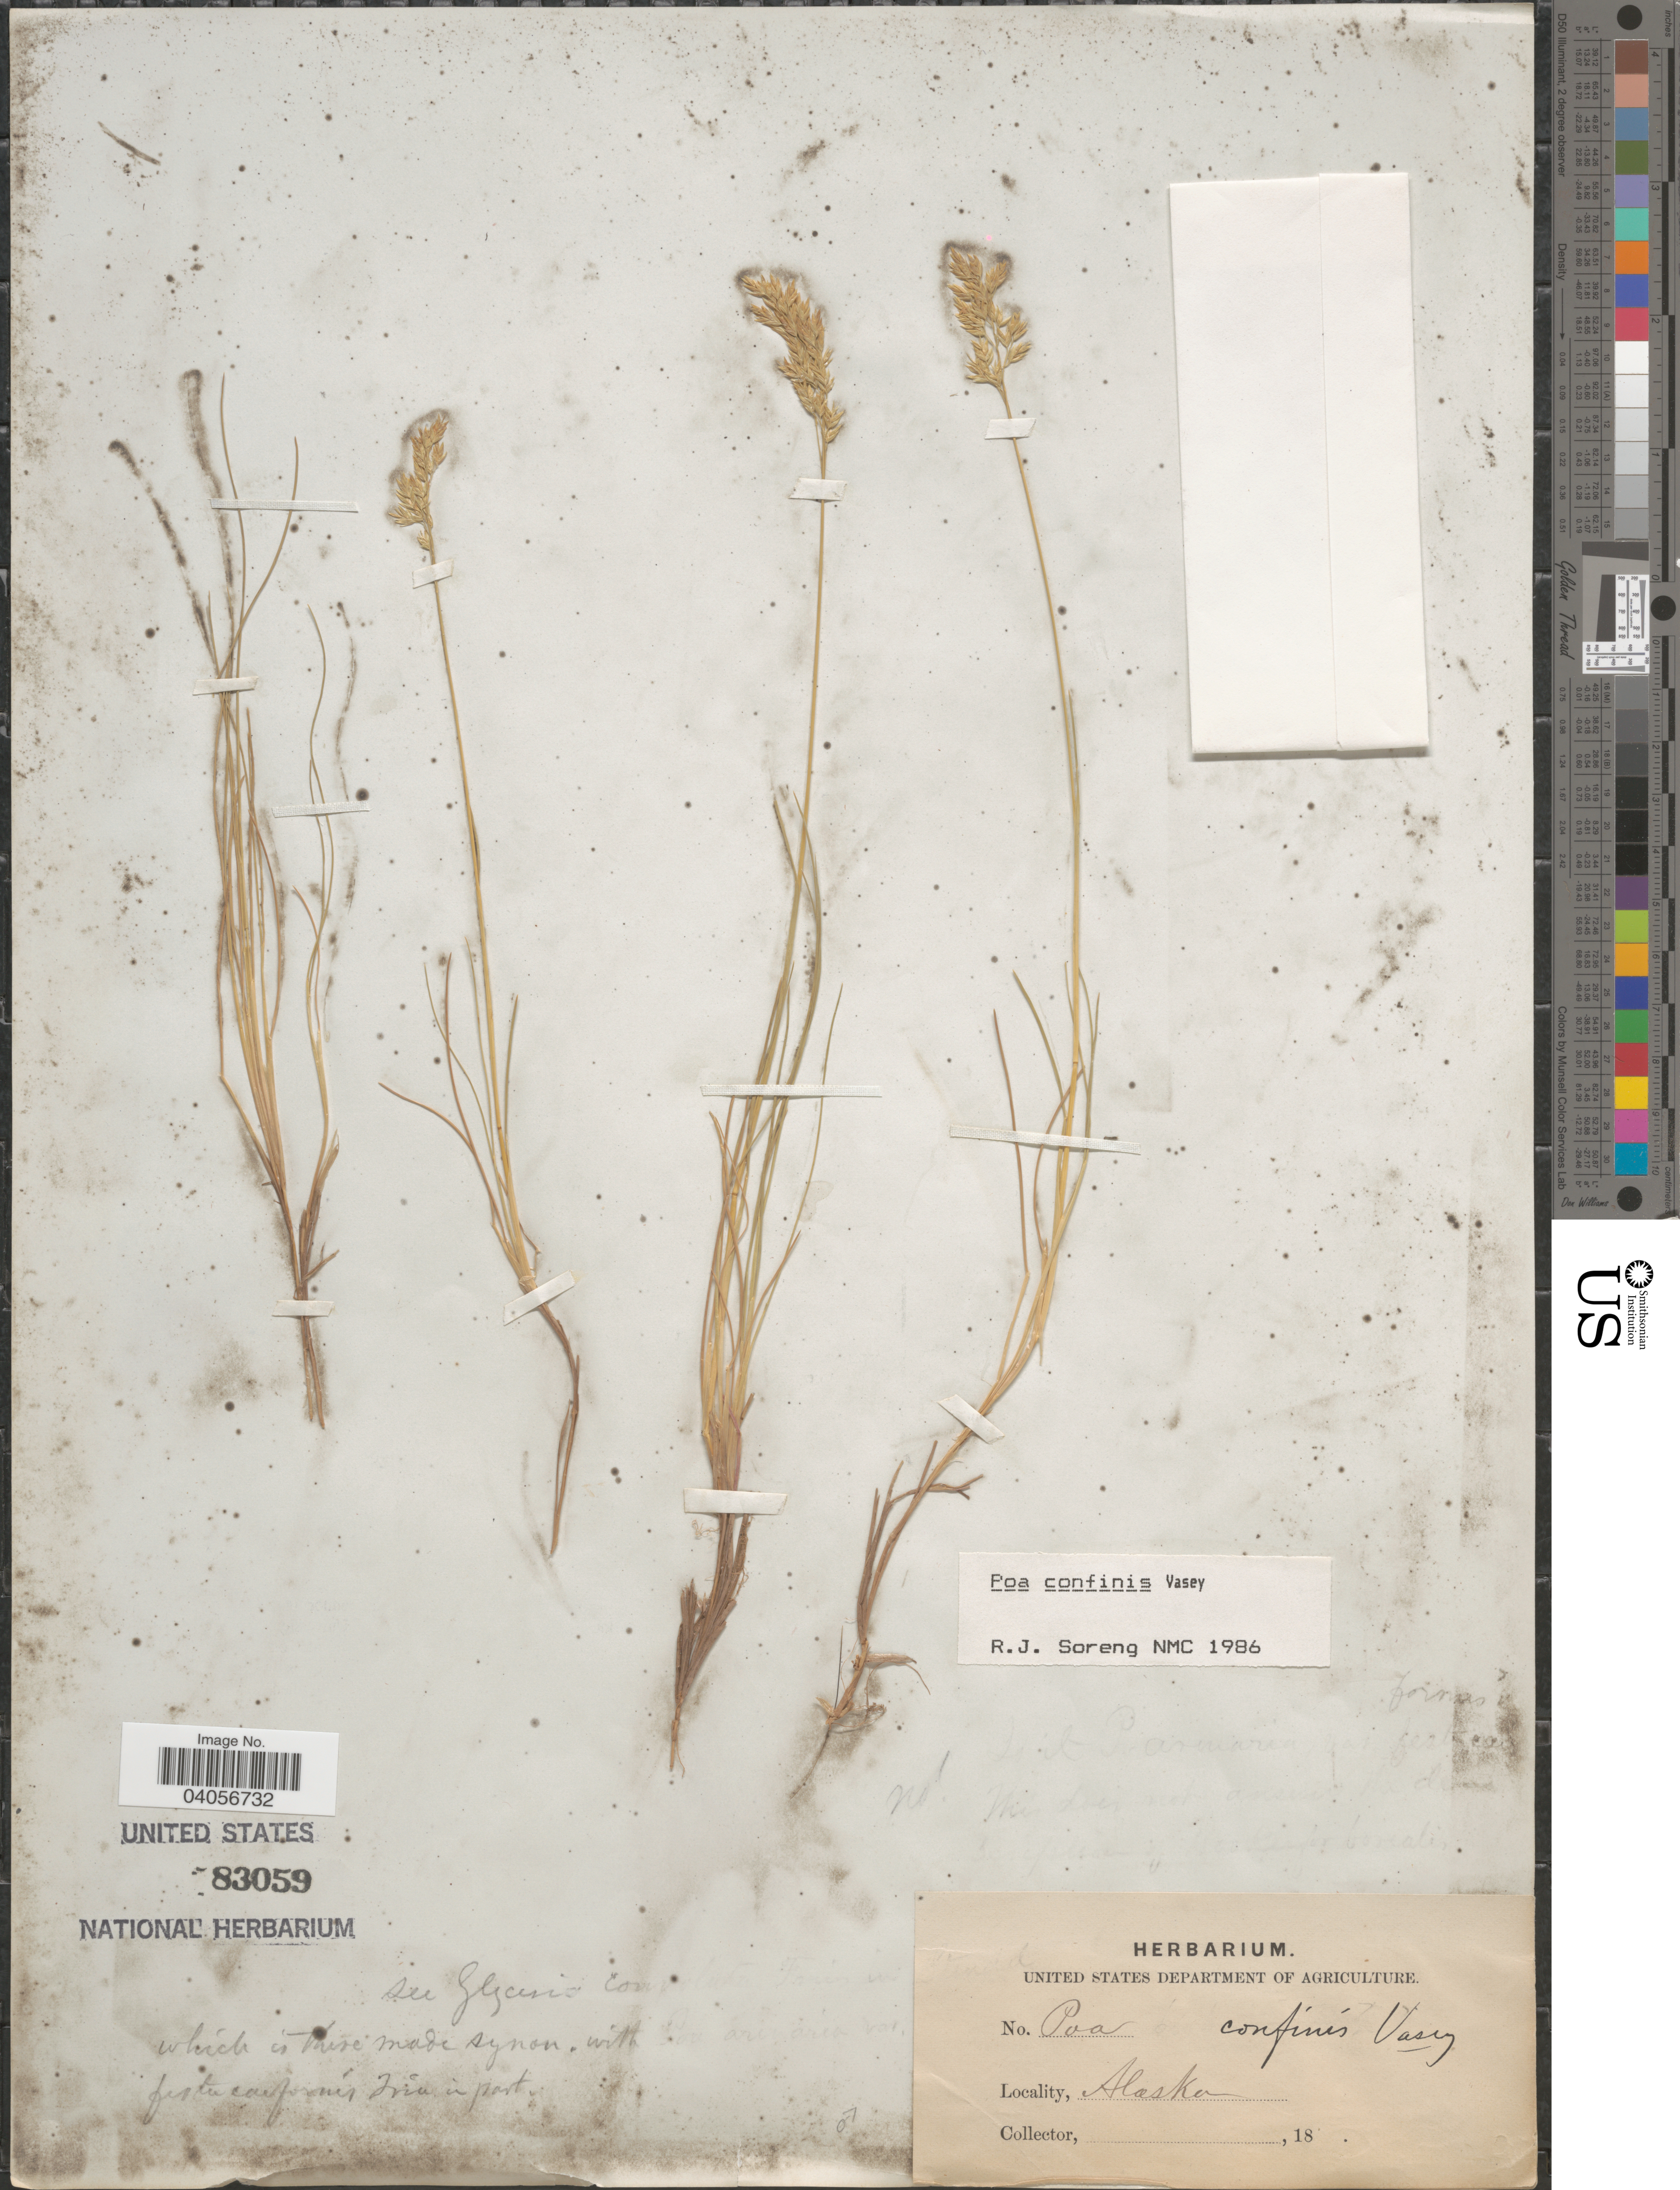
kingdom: Plantae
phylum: Tracheophyta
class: Liliopsida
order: Poales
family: Poaceae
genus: Poa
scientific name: Poa confinis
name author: Vasey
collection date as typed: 18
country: United States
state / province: Alaska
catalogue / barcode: US 83059